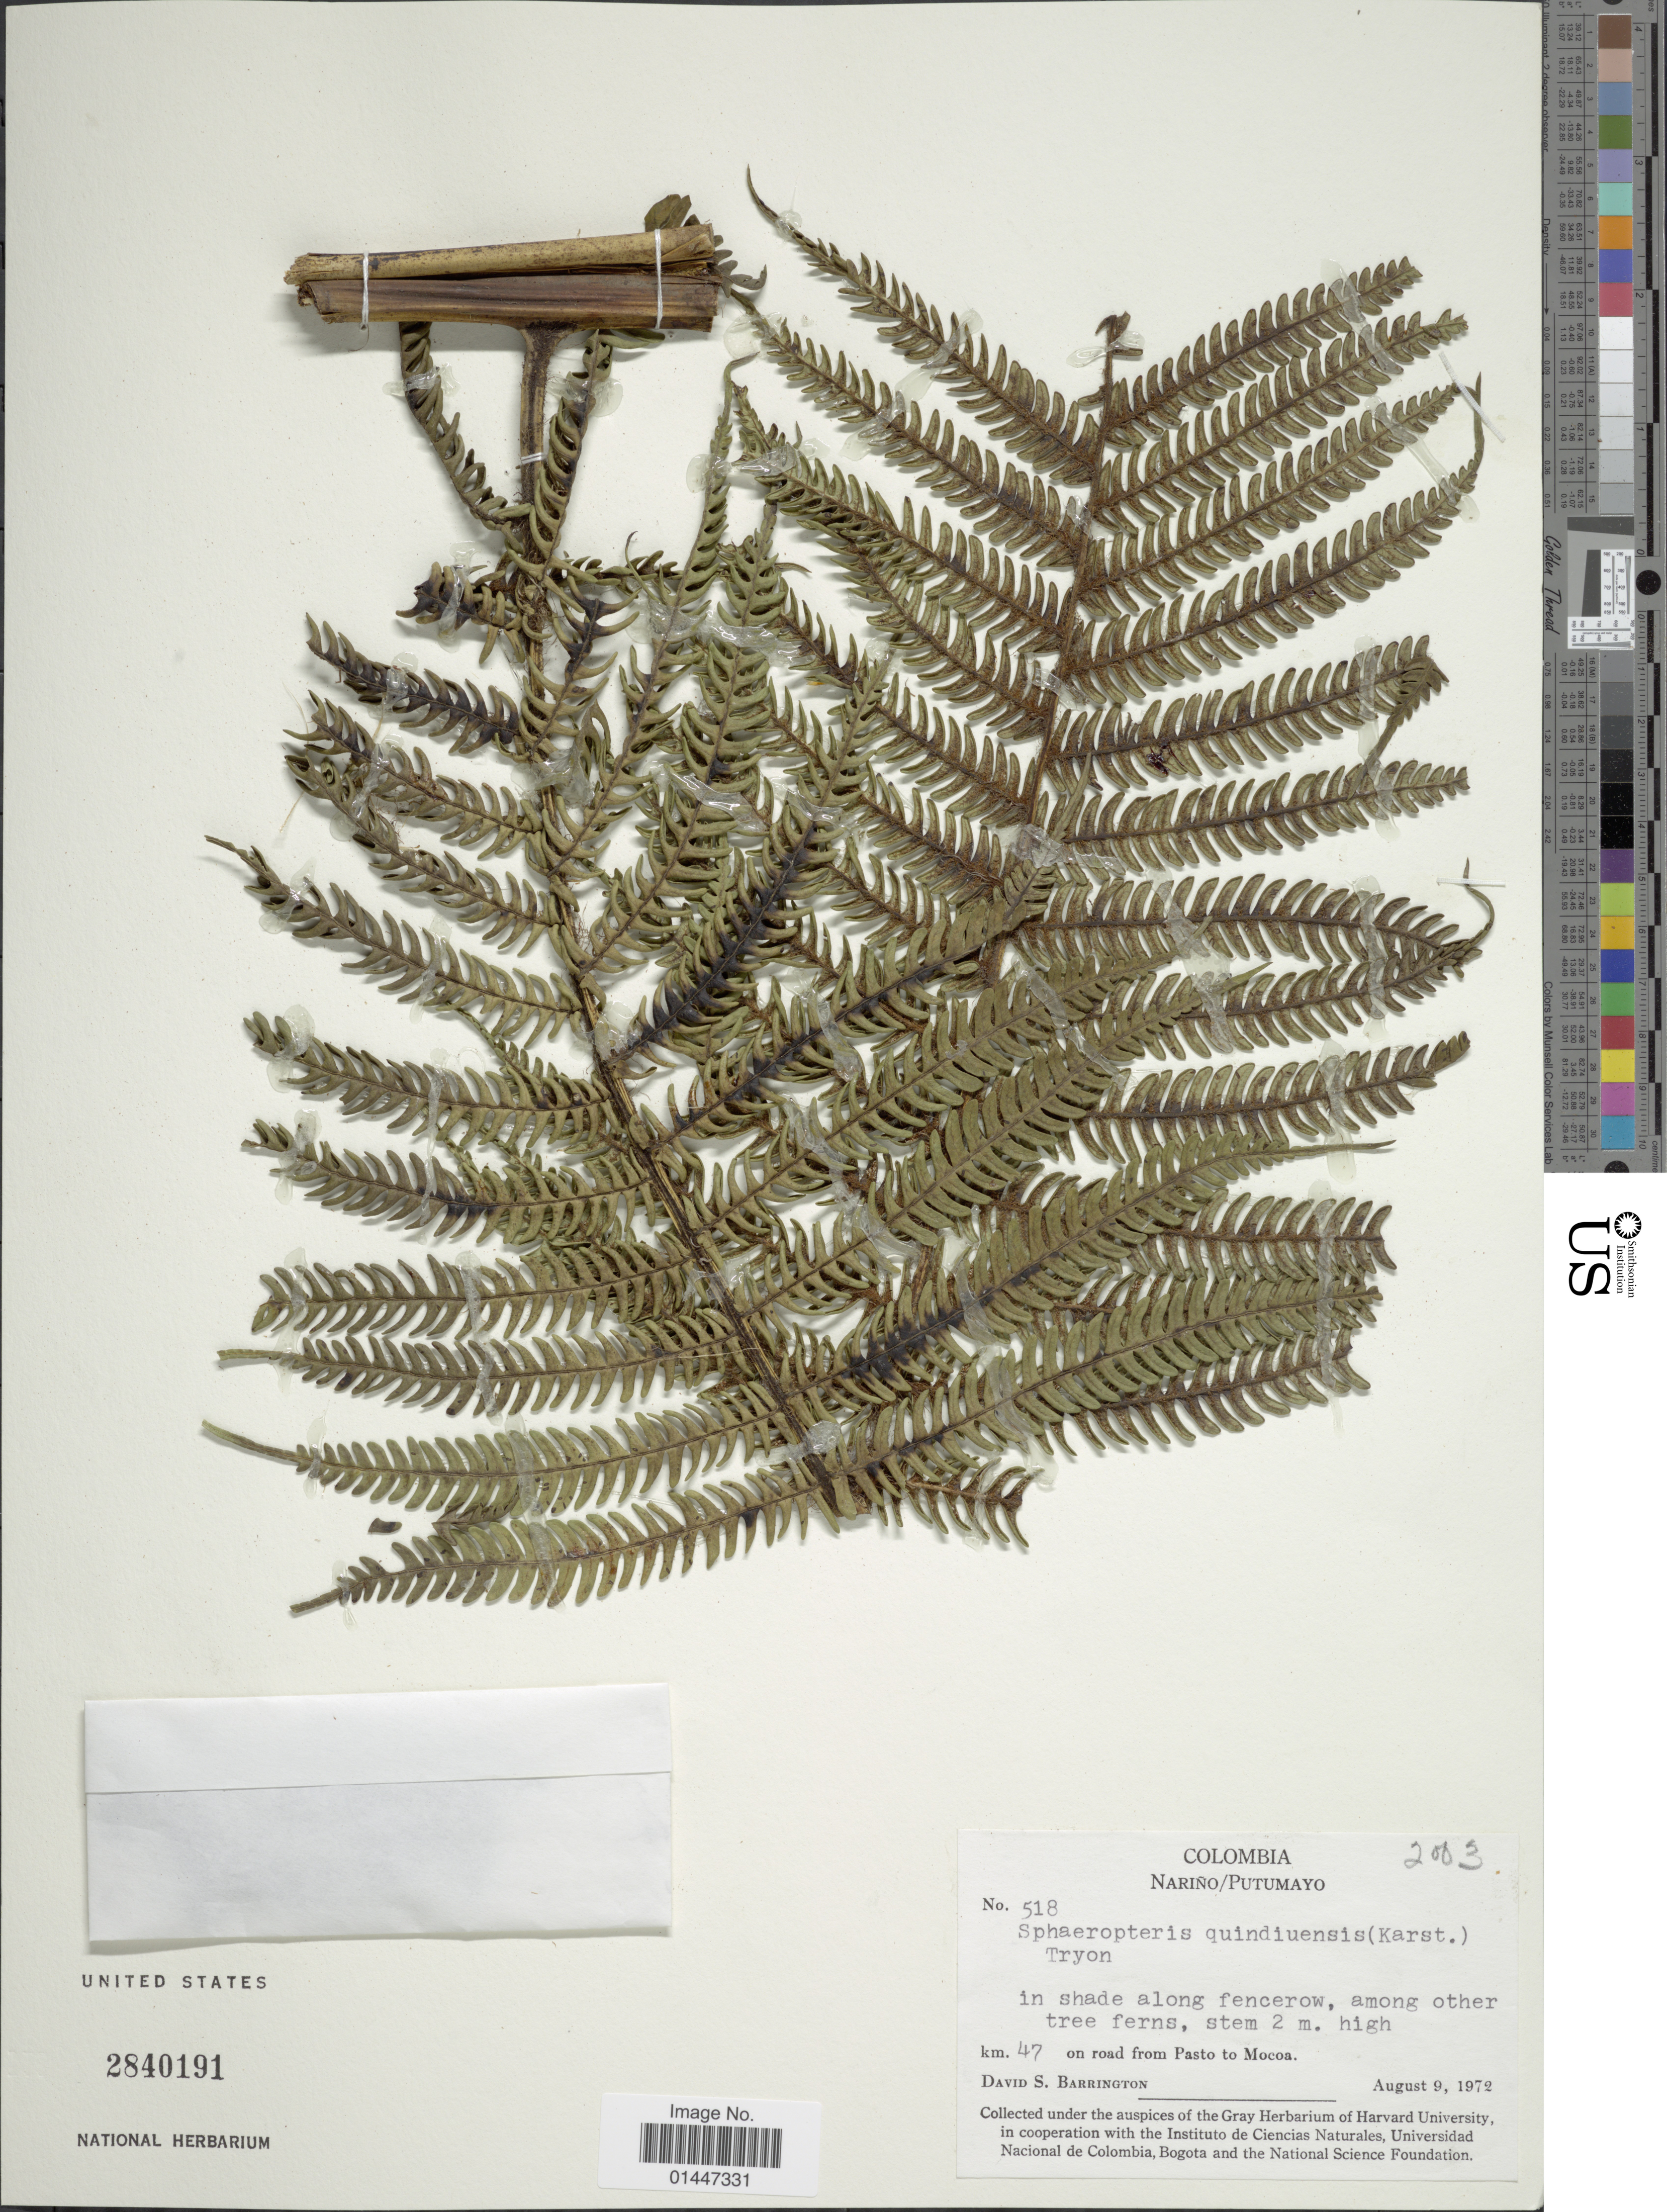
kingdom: Plantae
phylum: Tracheophyta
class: Polypodiopsida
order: Cyatheales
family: Cyatheaceae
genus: Sphaeropteris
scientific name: Sphaeropteris quindiuensis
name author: (H. Karst.) R.M. Tryon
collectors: D. S. Barrington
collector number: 518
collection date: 1972-08-09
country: Colombia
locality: Narino/Putumayo. In shade alonge fencerow, among other tree ferns. km. 47 on road from Pasto to Mocoa.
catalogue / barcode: US 2840191